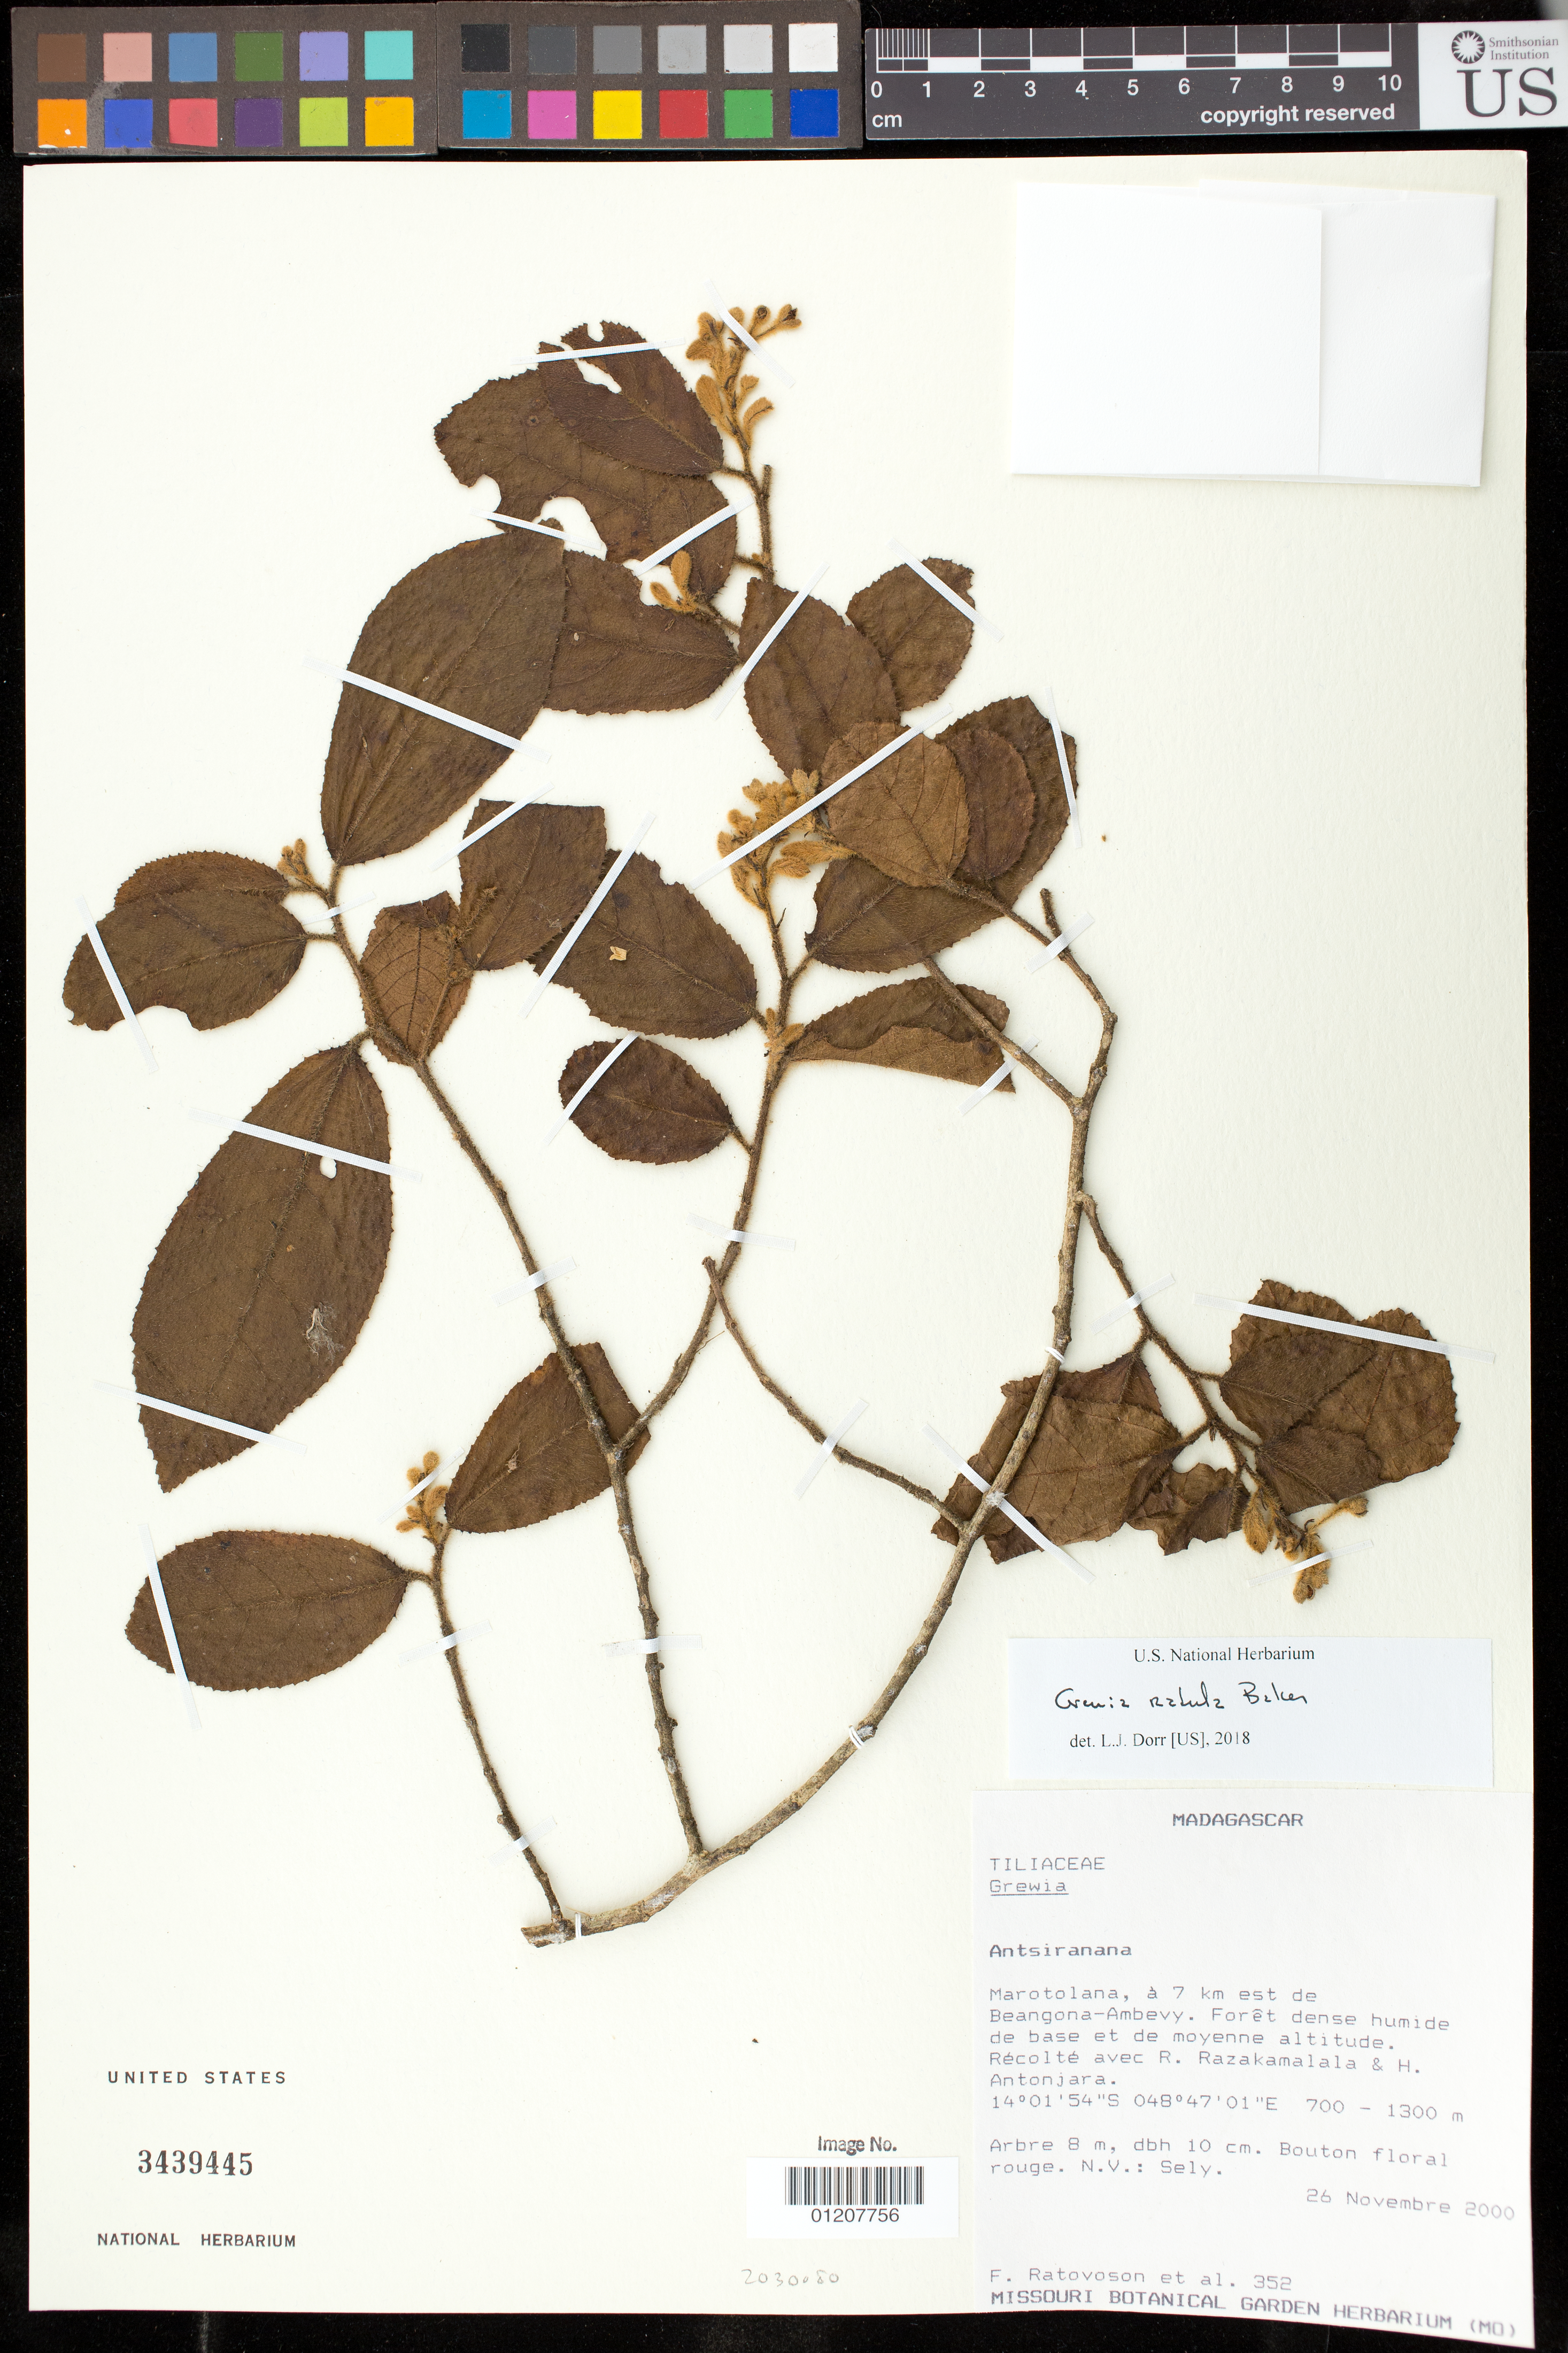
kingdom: Plantae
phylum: Tracheophyta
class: Magnoliopsida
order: Malvales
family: Malvaceae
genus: Grewia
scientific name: Grewia radula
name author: Baker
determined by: Dorr, L. J., (BOT), Smithsonian Institution - National Museum of Natural History (UNITED STATES)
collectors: F. Ratovoson, R. Razakamalala & H. Antonjarara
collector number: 352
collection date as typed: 26 Nov 2000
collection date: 2000-11-26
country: Madagascar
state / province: Diana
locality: Antsiranana. Marotolana, 7 km est de Beangona-Ambevy. Forêt dense humide de base et de moyenne altitude.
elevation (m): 700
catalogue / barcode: US 3439445